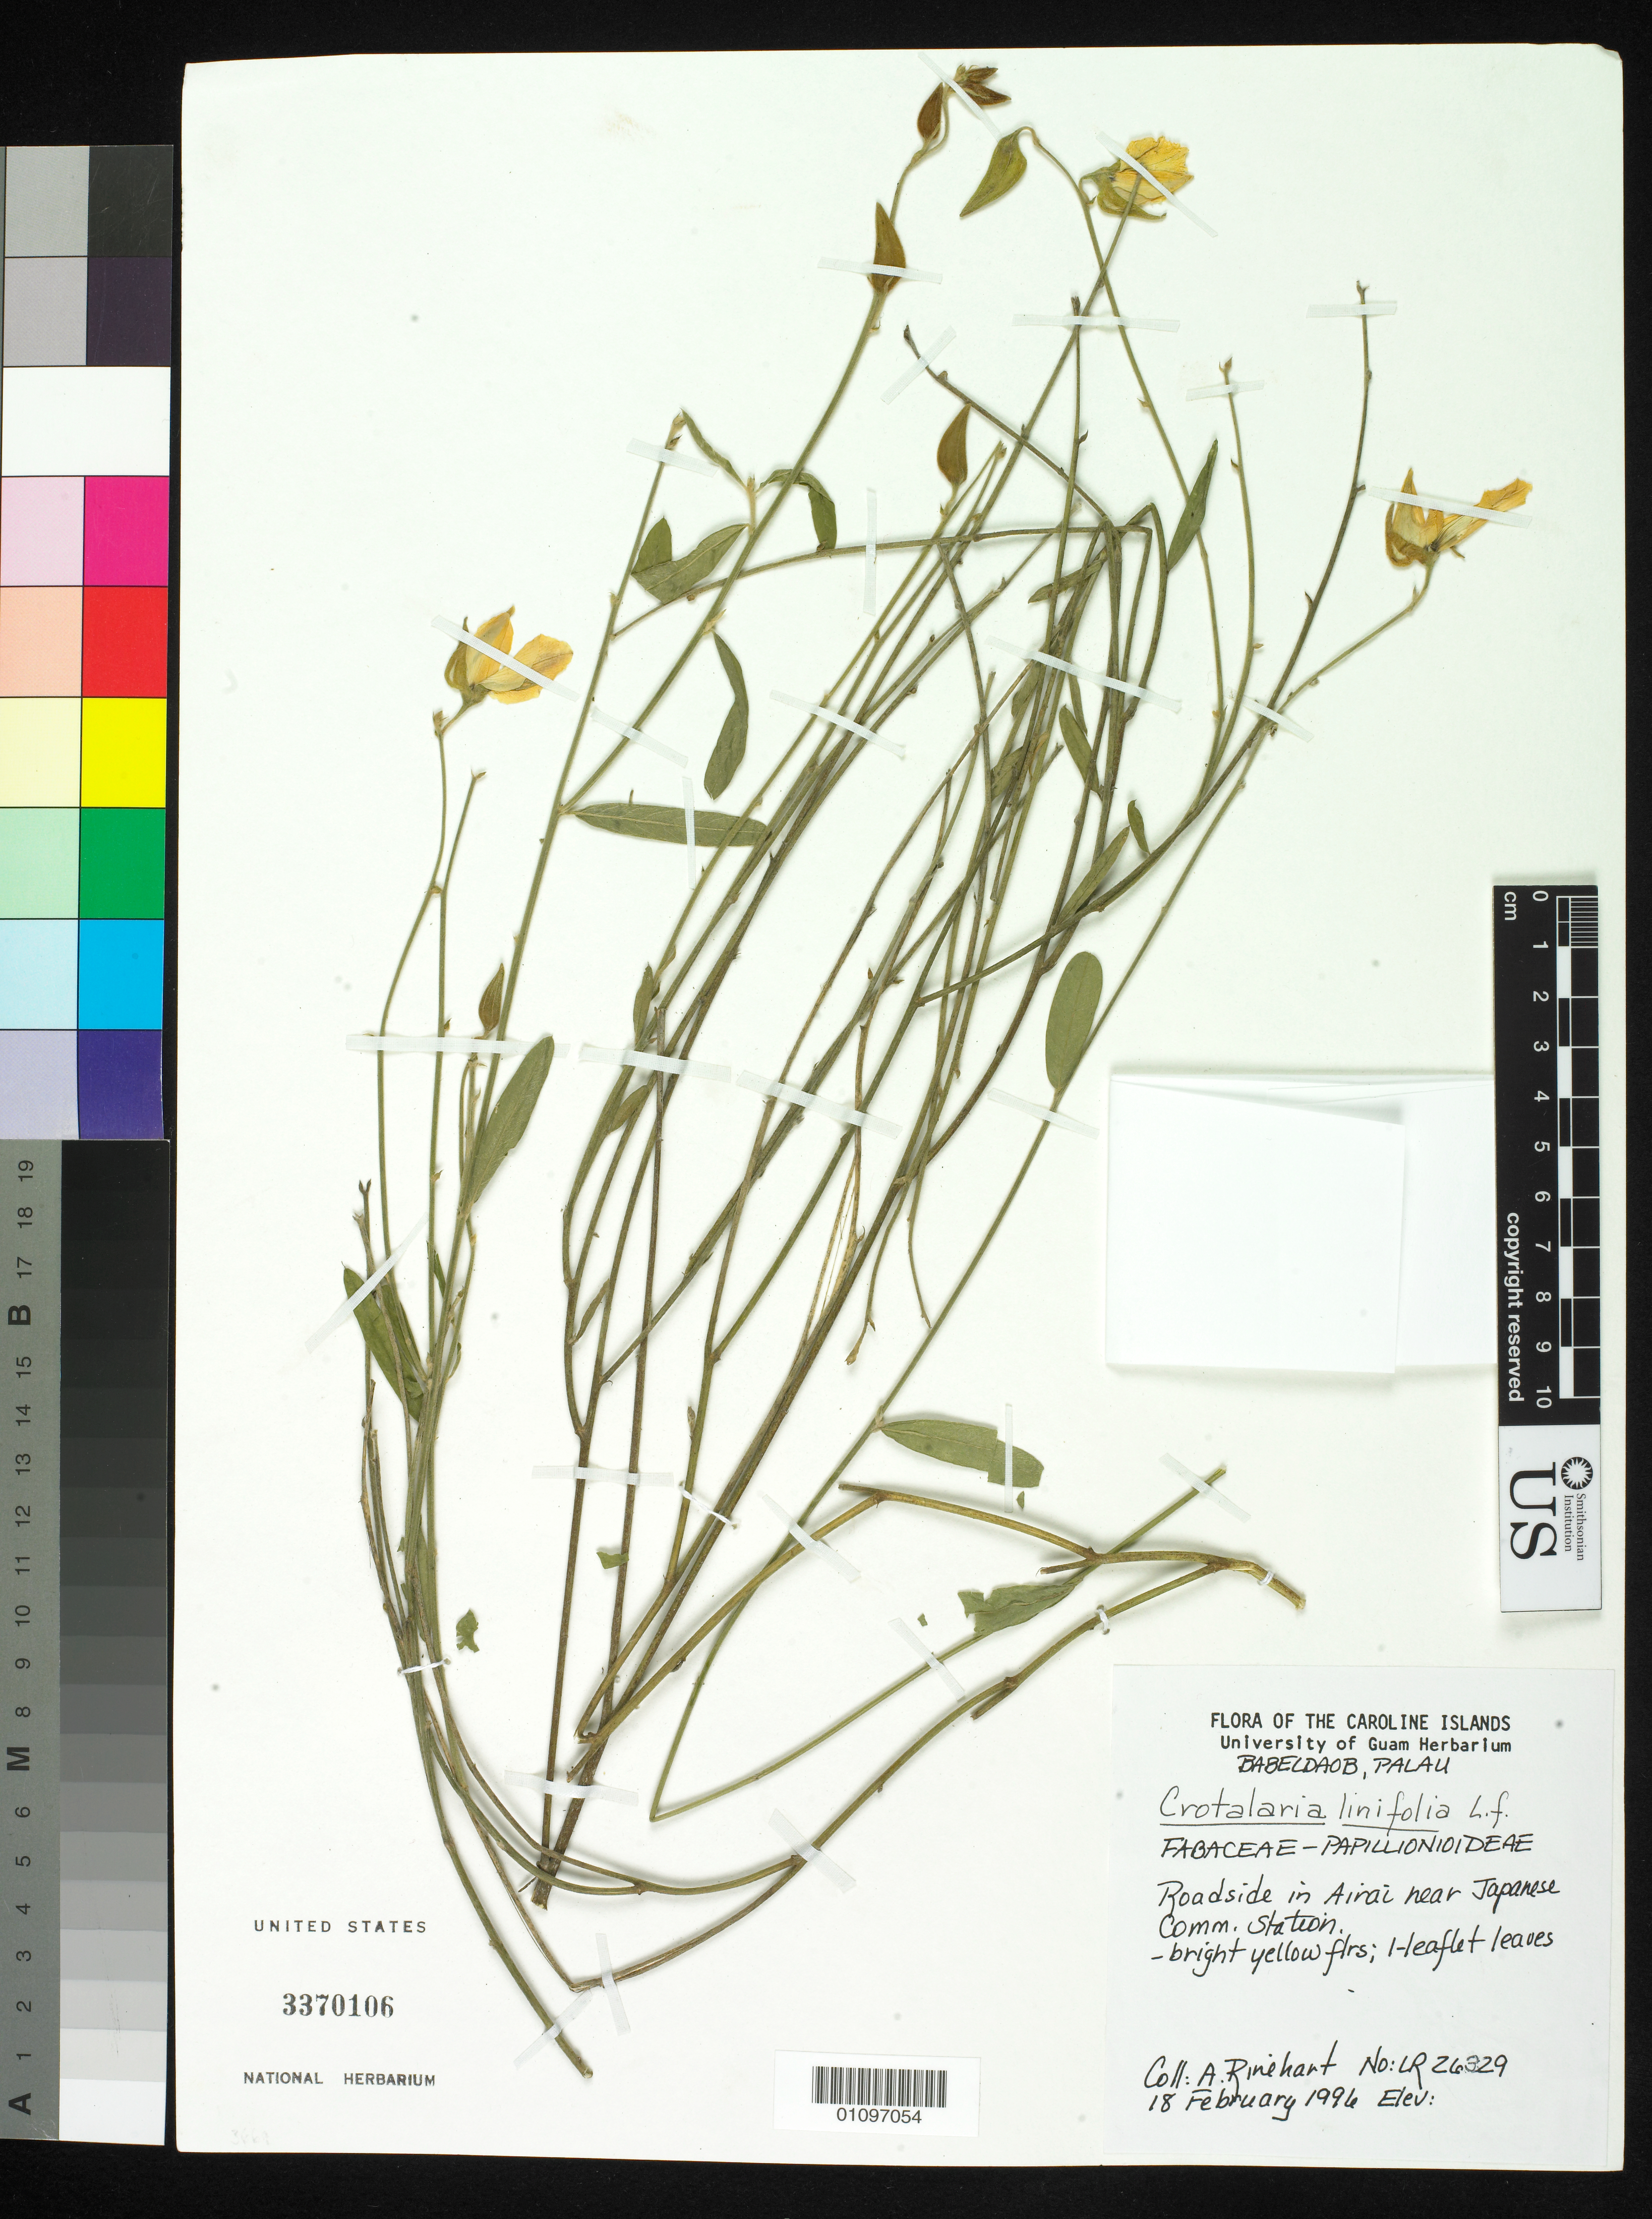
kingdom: Plantae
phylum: Tracheophyta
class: Magnoliopsida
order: Fabales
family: Fabaceae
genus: Crotalaria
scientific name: Crotalaria linifolia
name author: L. f.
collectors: A. Rinehart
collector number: LR26329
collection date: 1996-02-18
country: Palau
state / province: Airai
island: Babeldaob [Babelthuap]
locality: Roadside in Airai near Japanese comm. station.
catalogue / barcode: US 3370106